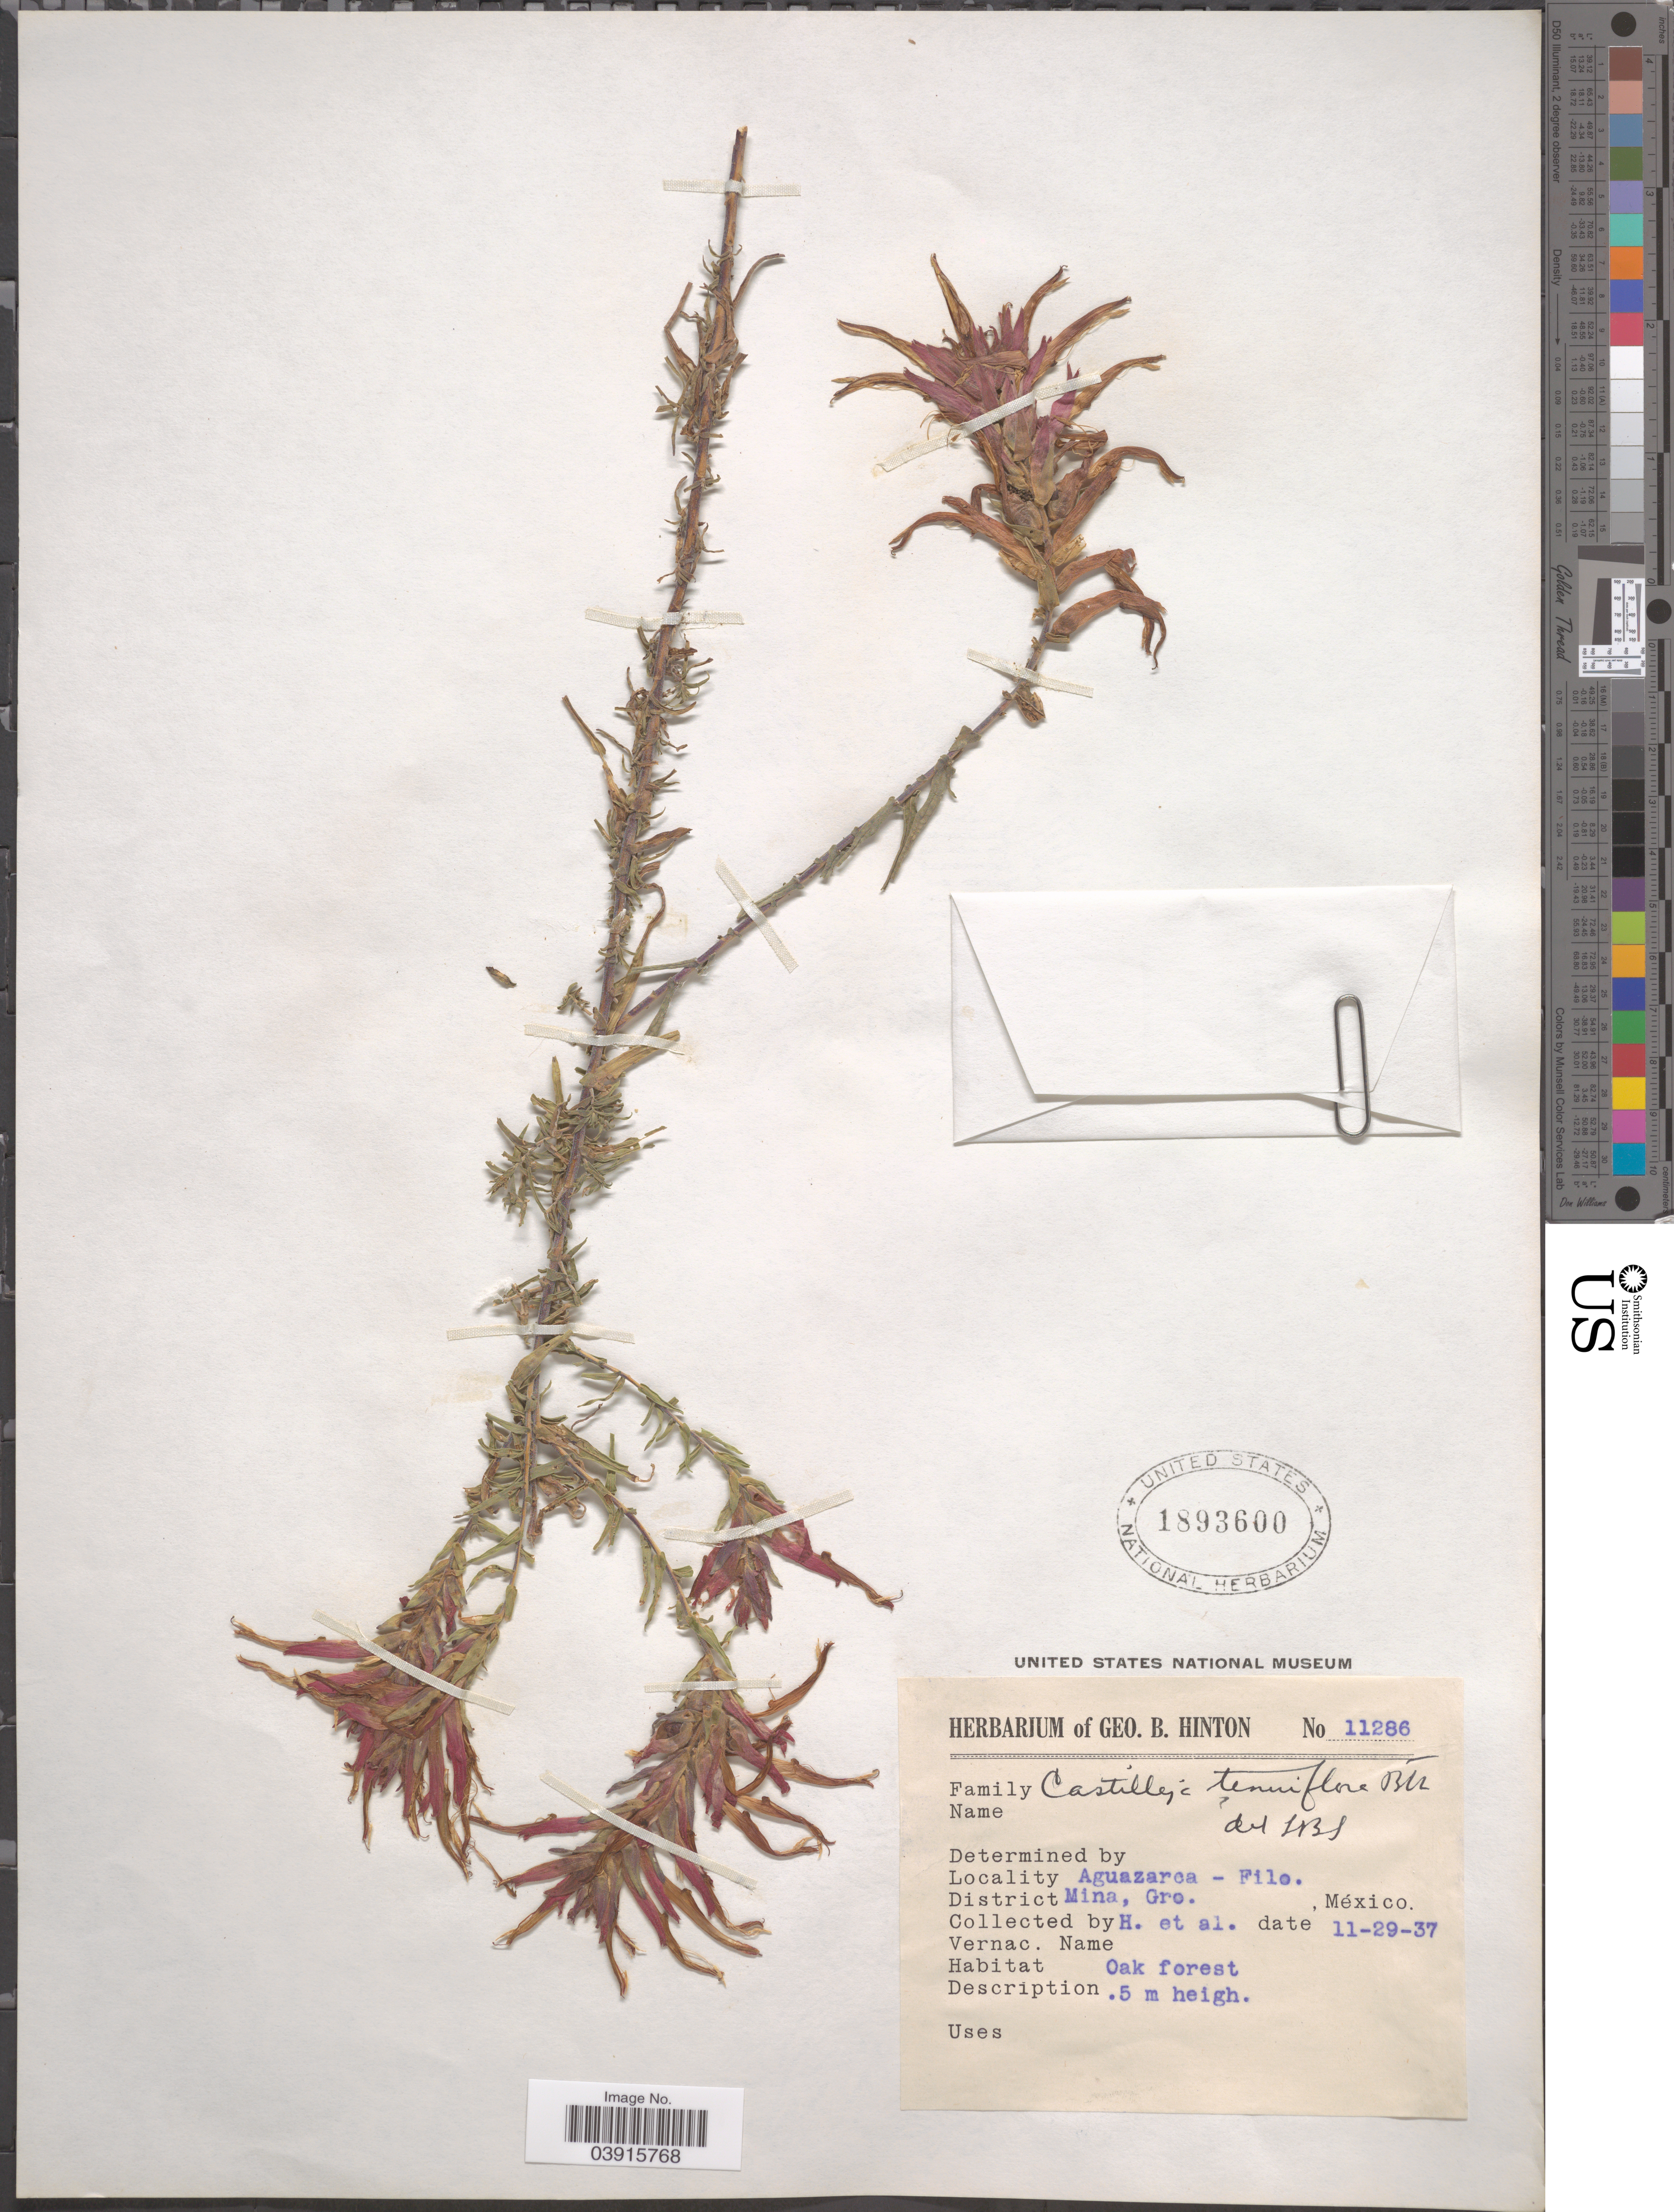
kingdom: Plantae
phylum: Tracheophyta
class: Magnoliopsida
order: Lamiales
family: Orobanchaceae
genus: Castilleja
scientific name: Castilleja tenuiflora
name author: Benth.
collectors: G. B. Hinton & et al.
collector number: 11286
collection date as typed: Transcribed d/m/y: 29/11/37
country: Mexico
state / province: Guerrero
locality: Aguazarca - Filo. District Mina.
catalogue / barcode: US 1893600